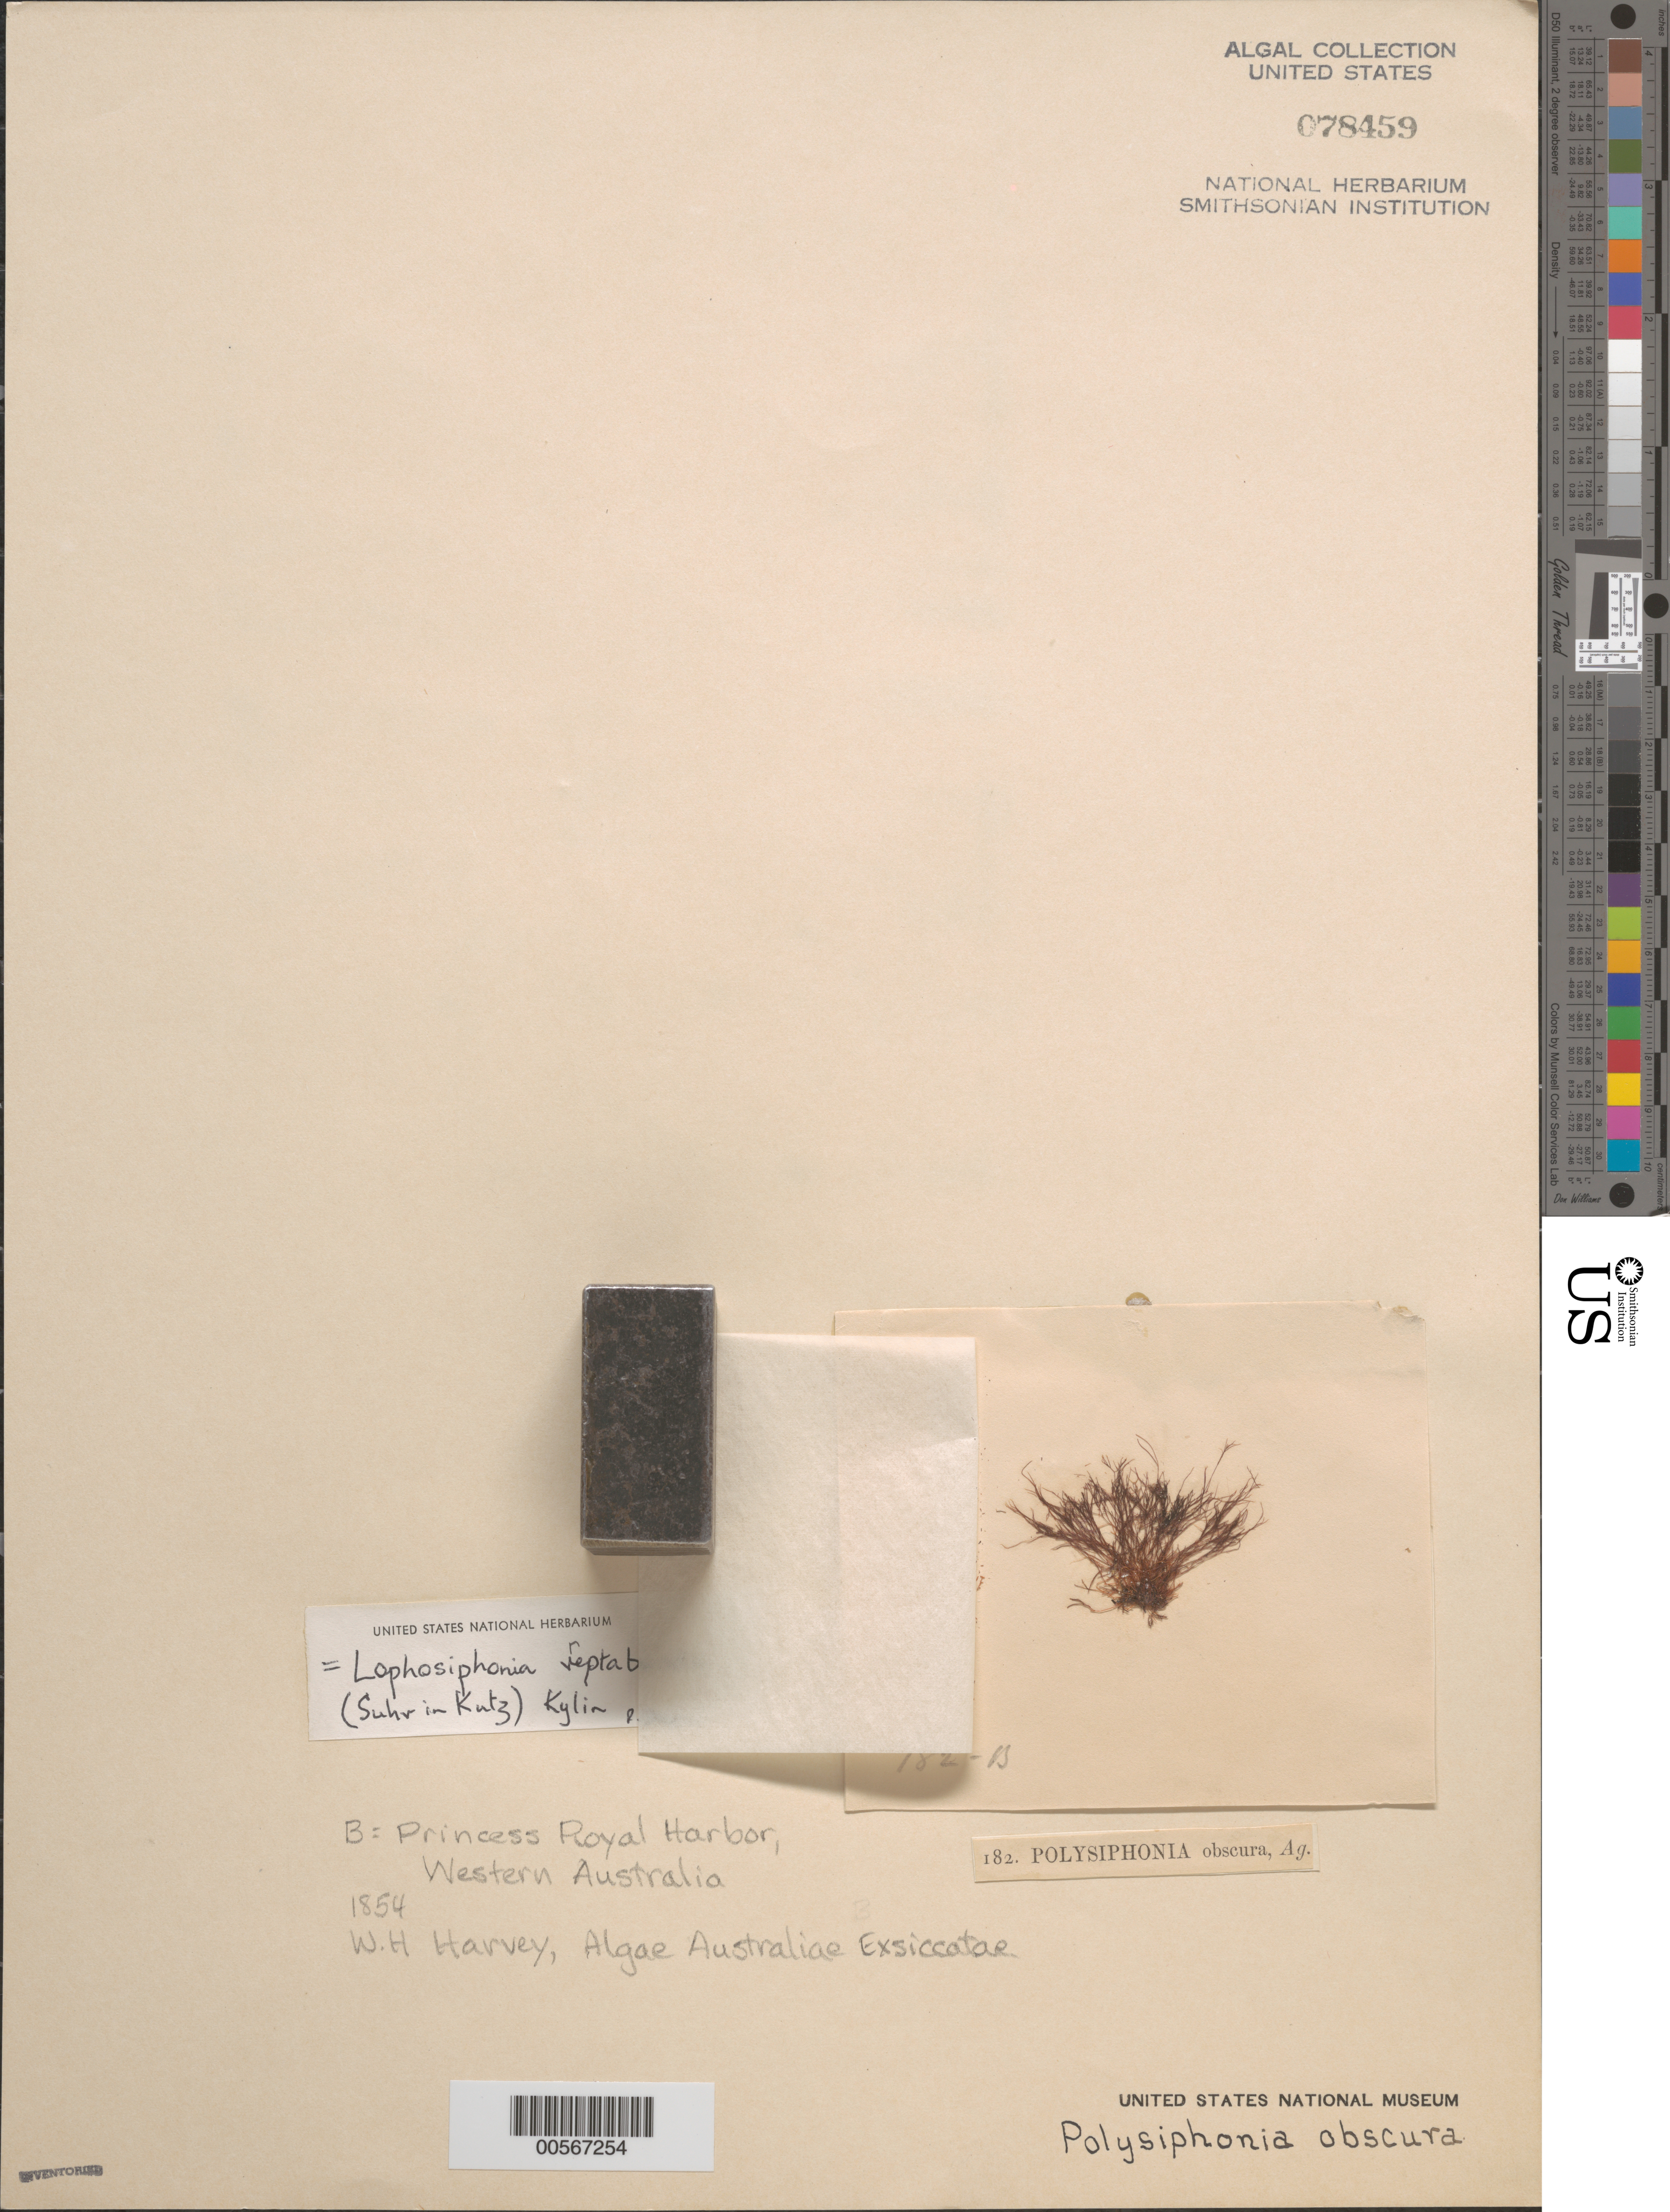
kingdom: Plantae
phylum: Rhodophyta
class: Florideophyceae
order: Ceramiales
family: Rhodomelaceae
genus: Vertebrata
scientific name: Vertebrata reptabunda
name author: (Suhr) Diaz-Tapia & Maggs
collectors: W. Harvey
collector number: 182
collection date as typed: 1854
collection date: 1854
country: Australia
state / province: Western Australia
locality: Princess Royal Harbor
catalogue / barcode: US 78459